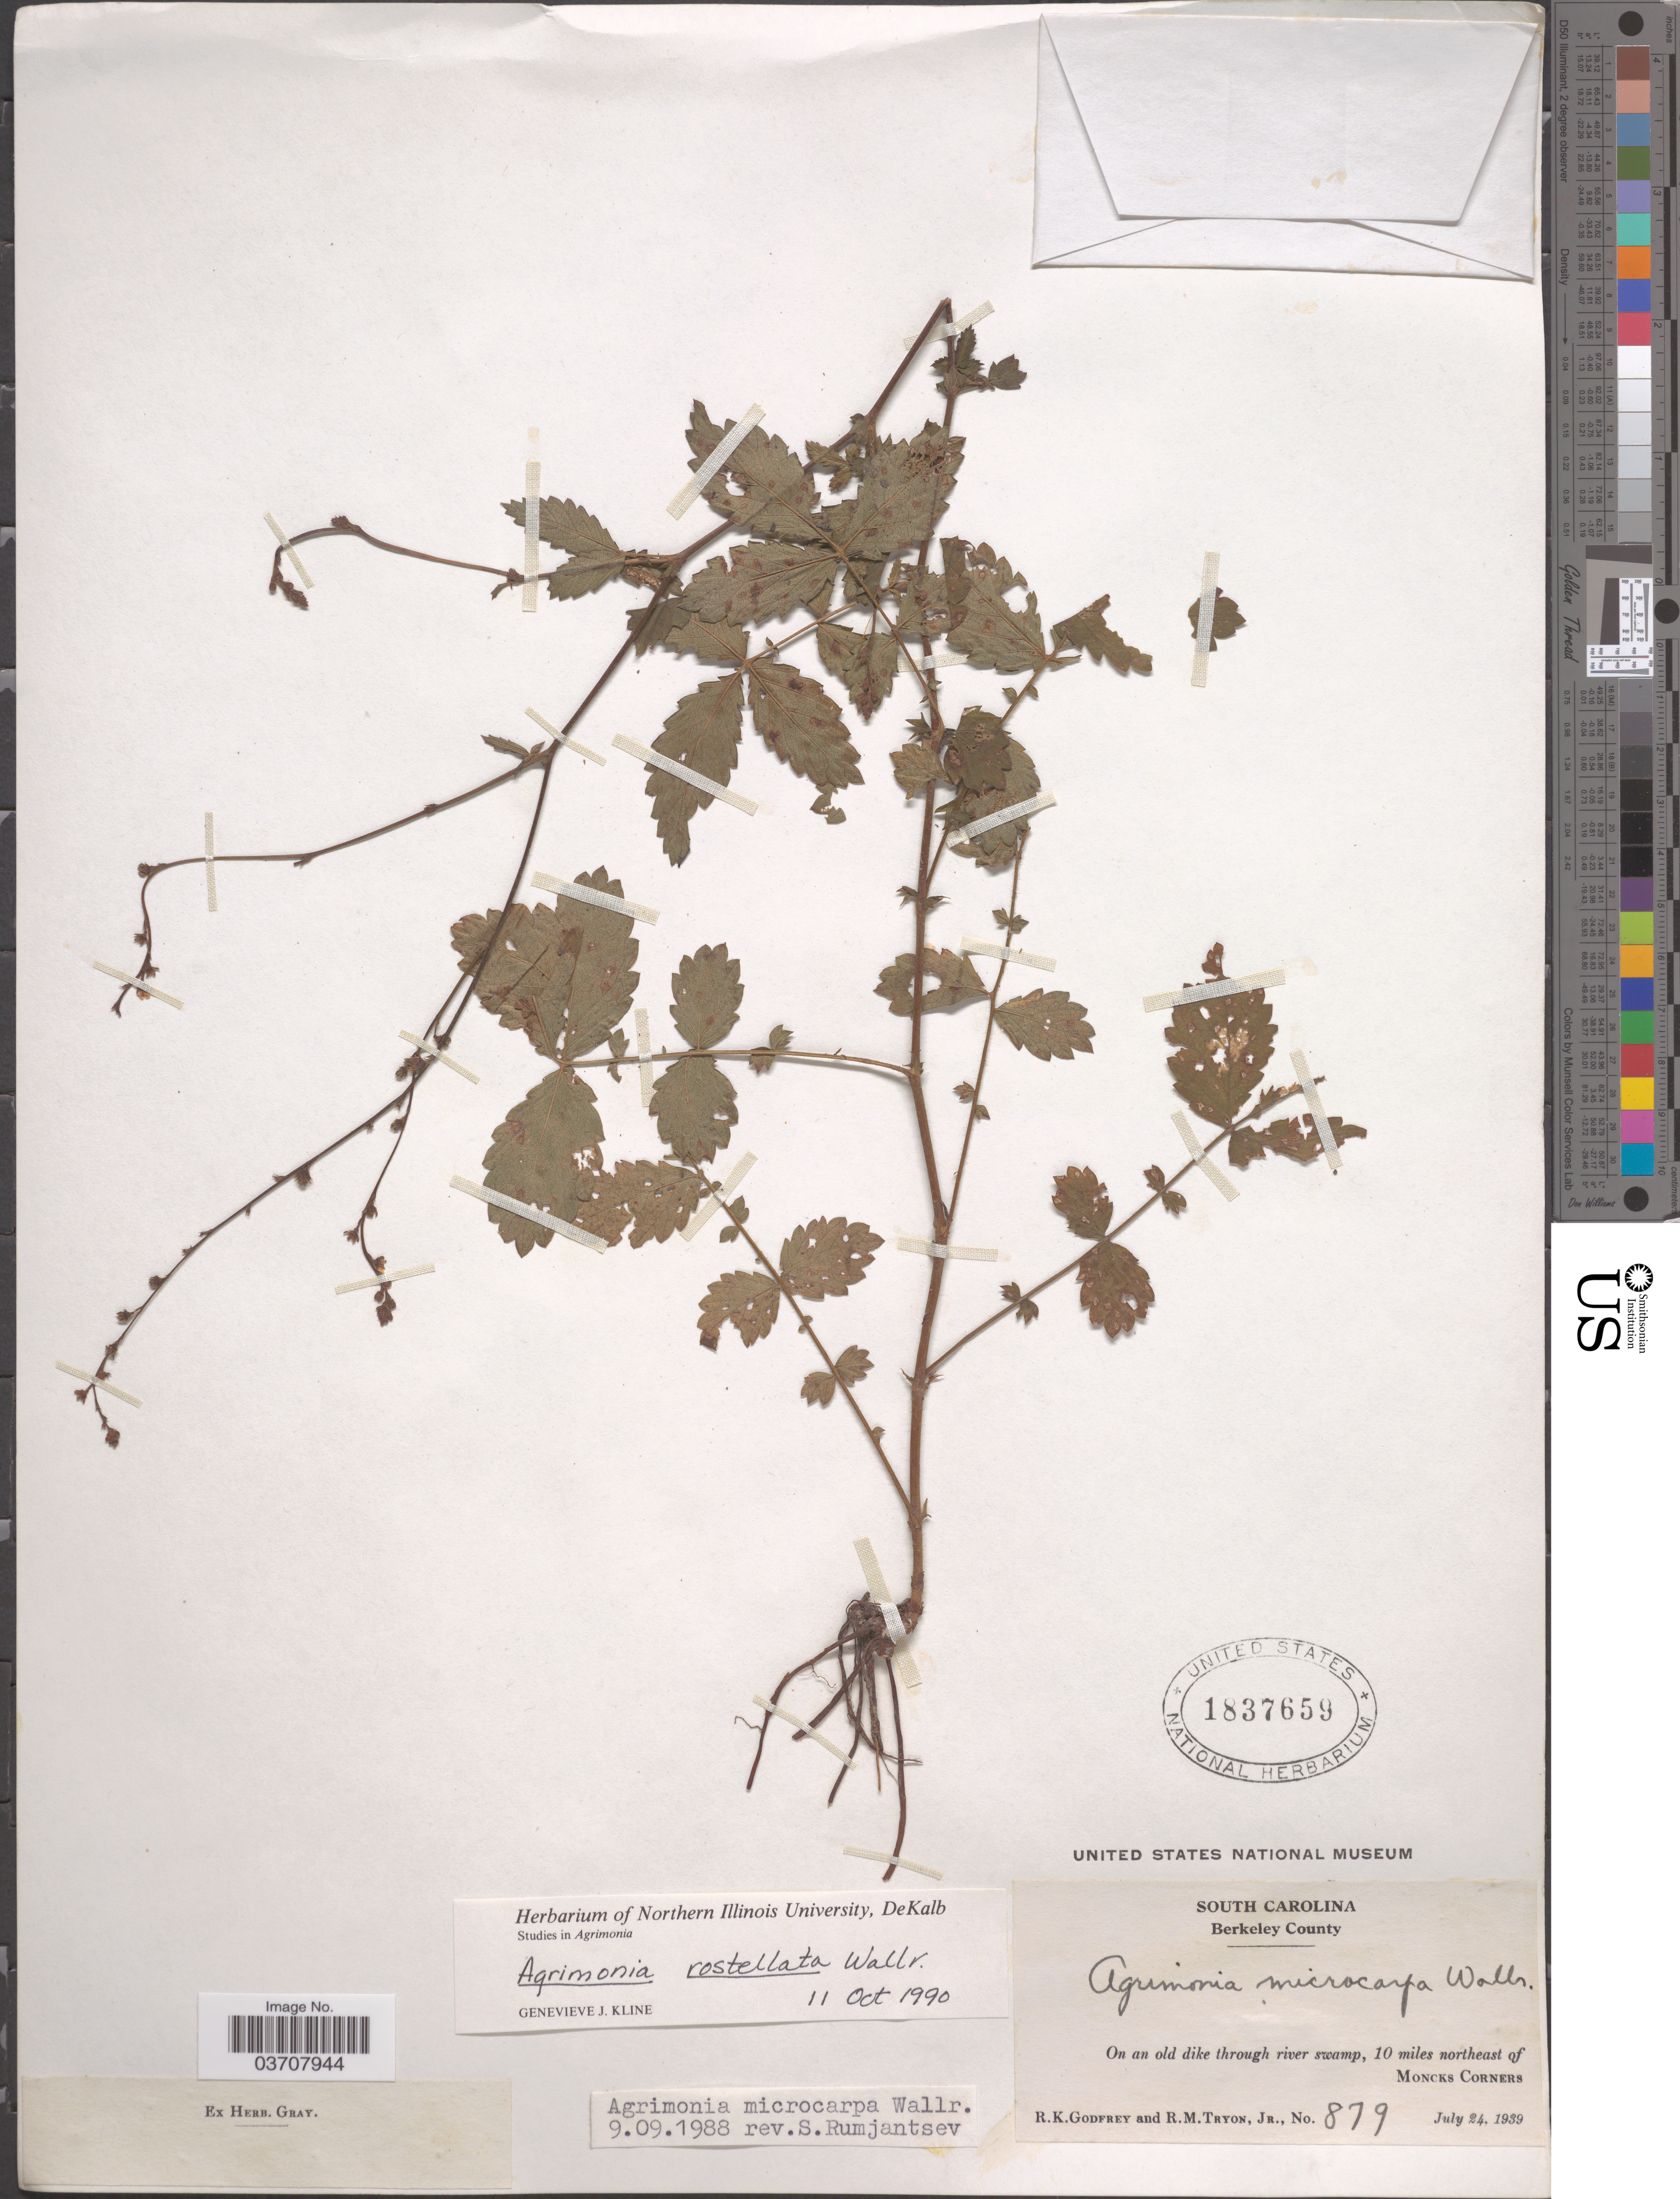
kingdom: Plantae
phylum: Tracheophyta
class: Magnoliopsida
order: Rosales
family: Rosaceae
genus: Agrimonia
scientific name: Agrimonia rostellata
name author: Wallr.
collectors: R. K. Godfrey & R. Tryon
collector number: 879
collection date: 1939-07-24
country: United States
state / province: South Carolina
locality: Berkeley County. On an old dike through river swamp, 10 miles northeast of Moncks Corners.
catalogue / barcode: US 1837659